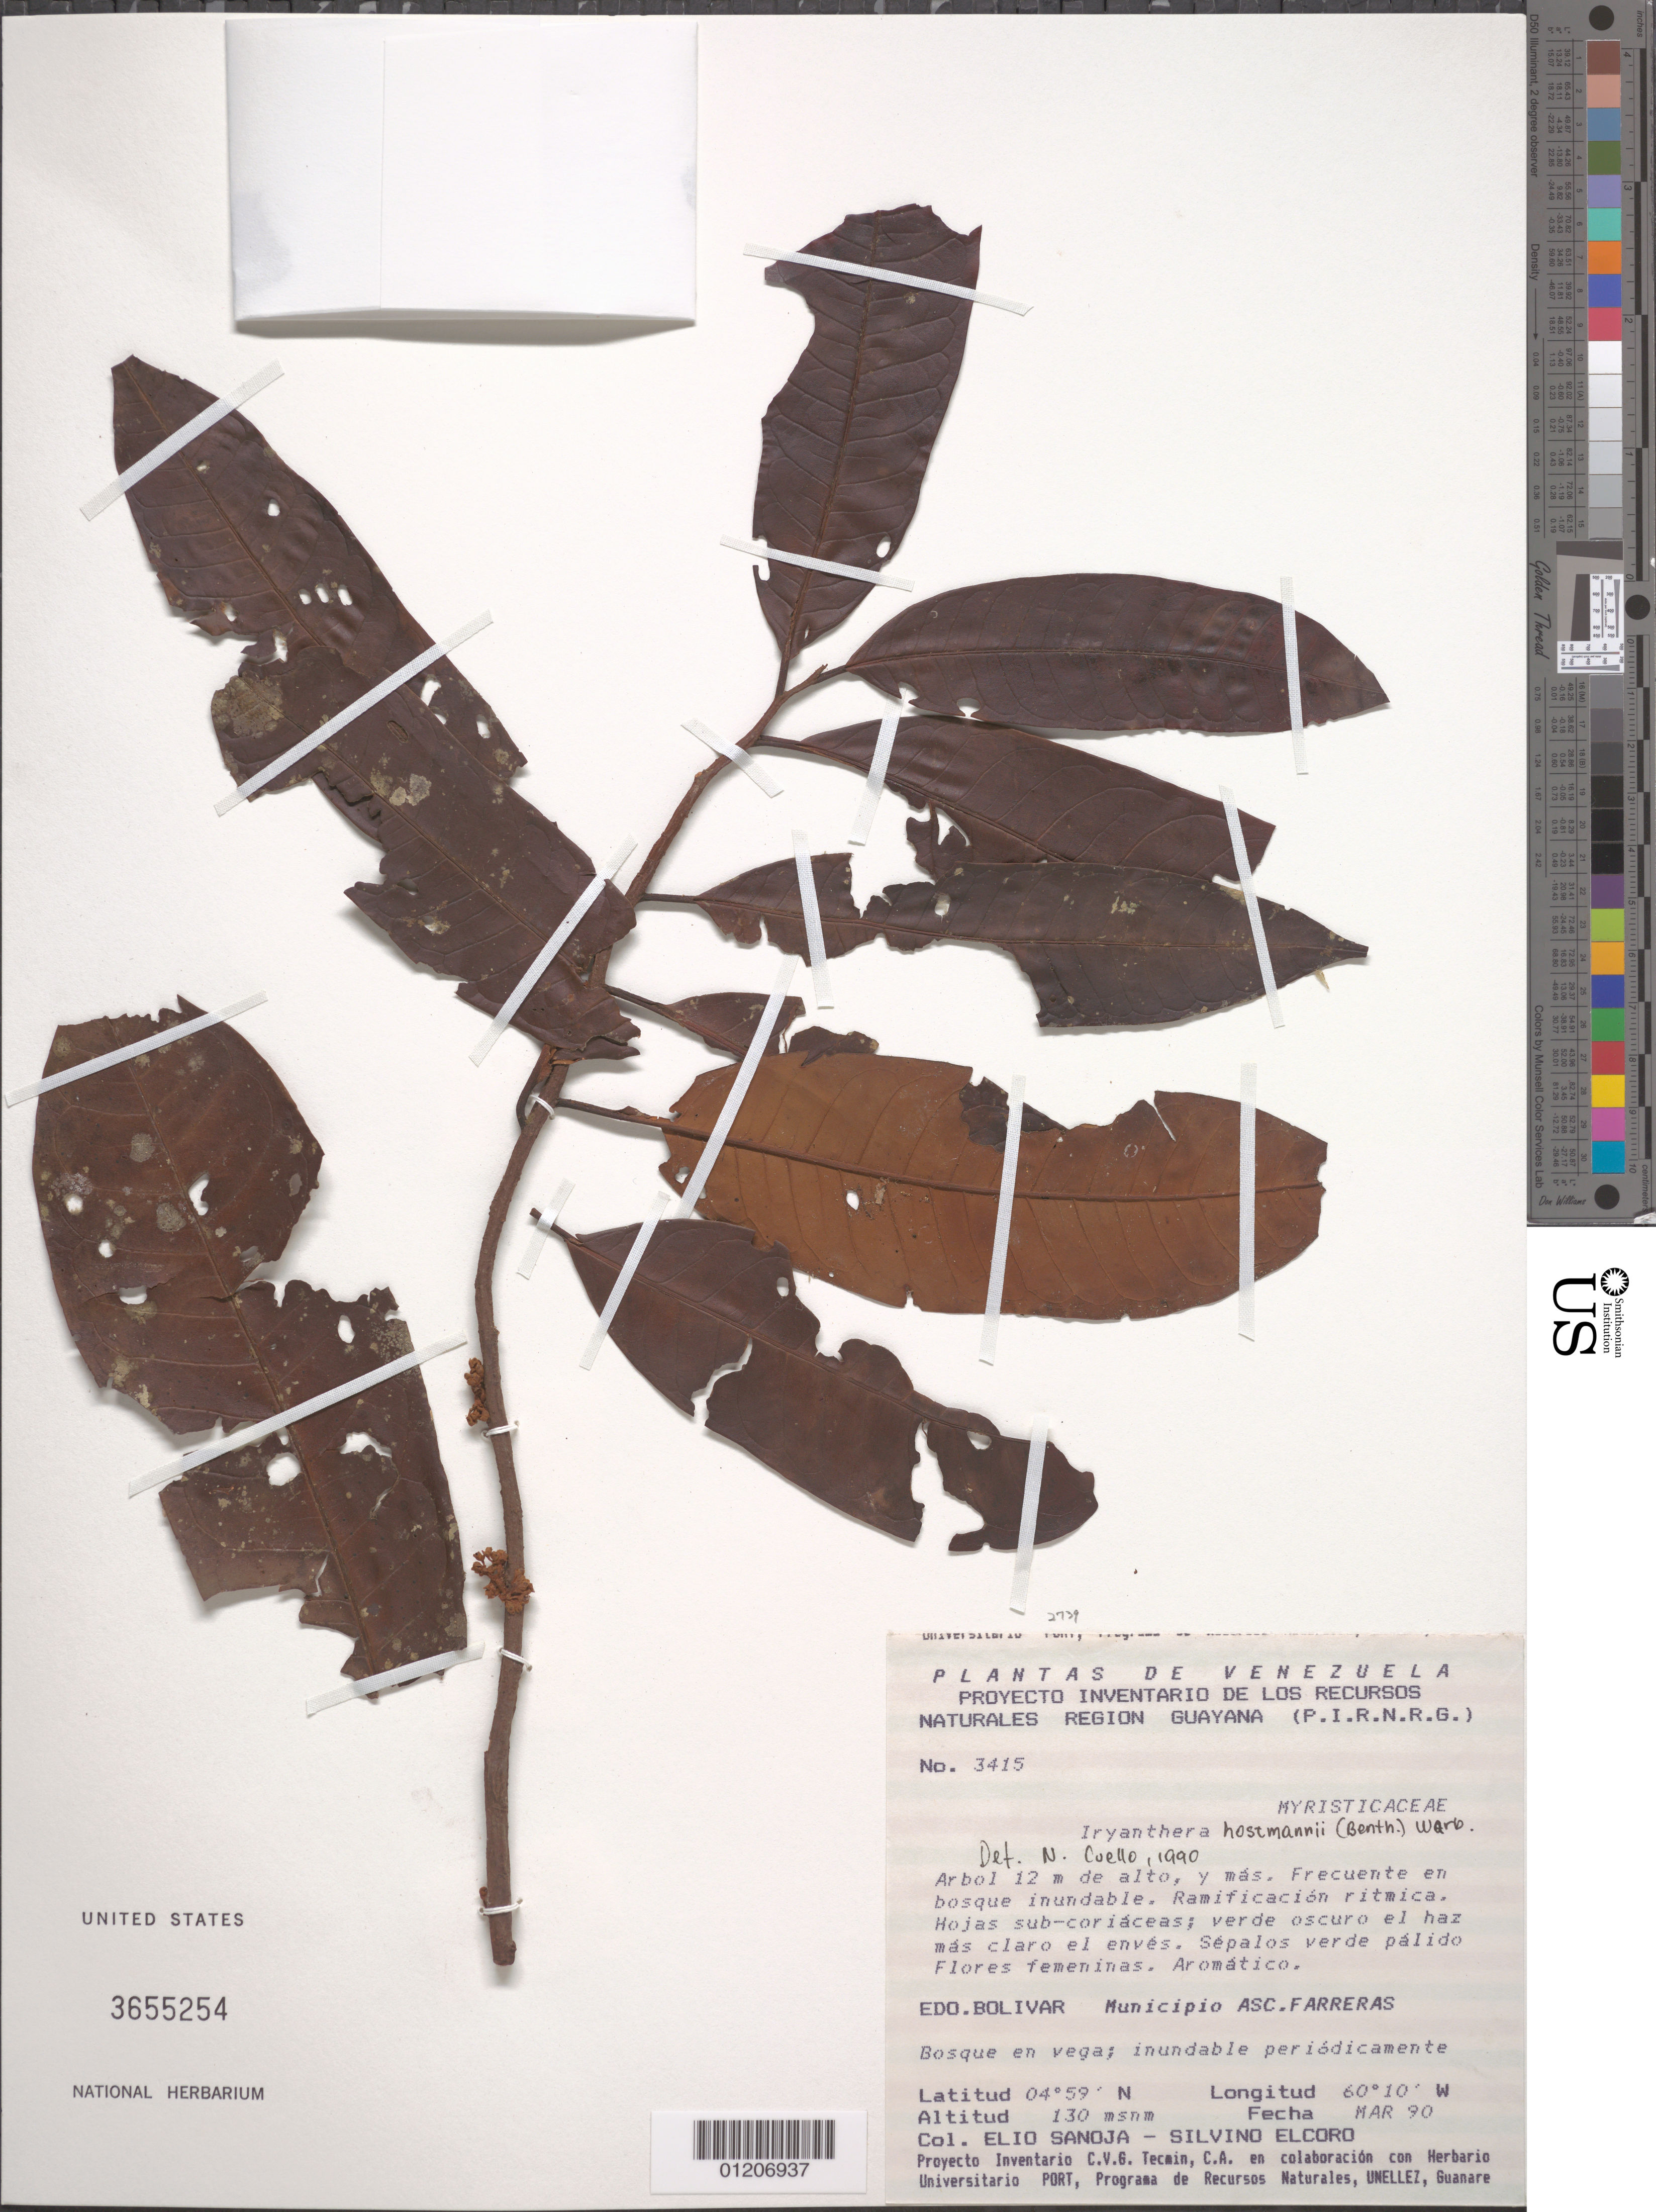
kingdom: Plantae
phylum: Tracheophyta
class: Magnoliopsida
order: Magnoliales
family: Myristicaceae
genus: Iryanthera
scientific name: Iryanthera hostmannii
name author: (Benth.) Warb.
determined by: Cuello, Nidia L.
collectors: E. Sanoja & S. Elcoro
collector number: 3415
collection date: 1990-03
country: Venezuela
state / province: Bolívar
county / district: Sucre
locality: Ascención Farreras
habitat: Bosque inundable. Bosque en vega; inundable periodicamente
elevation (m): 130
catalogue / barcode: US 355254